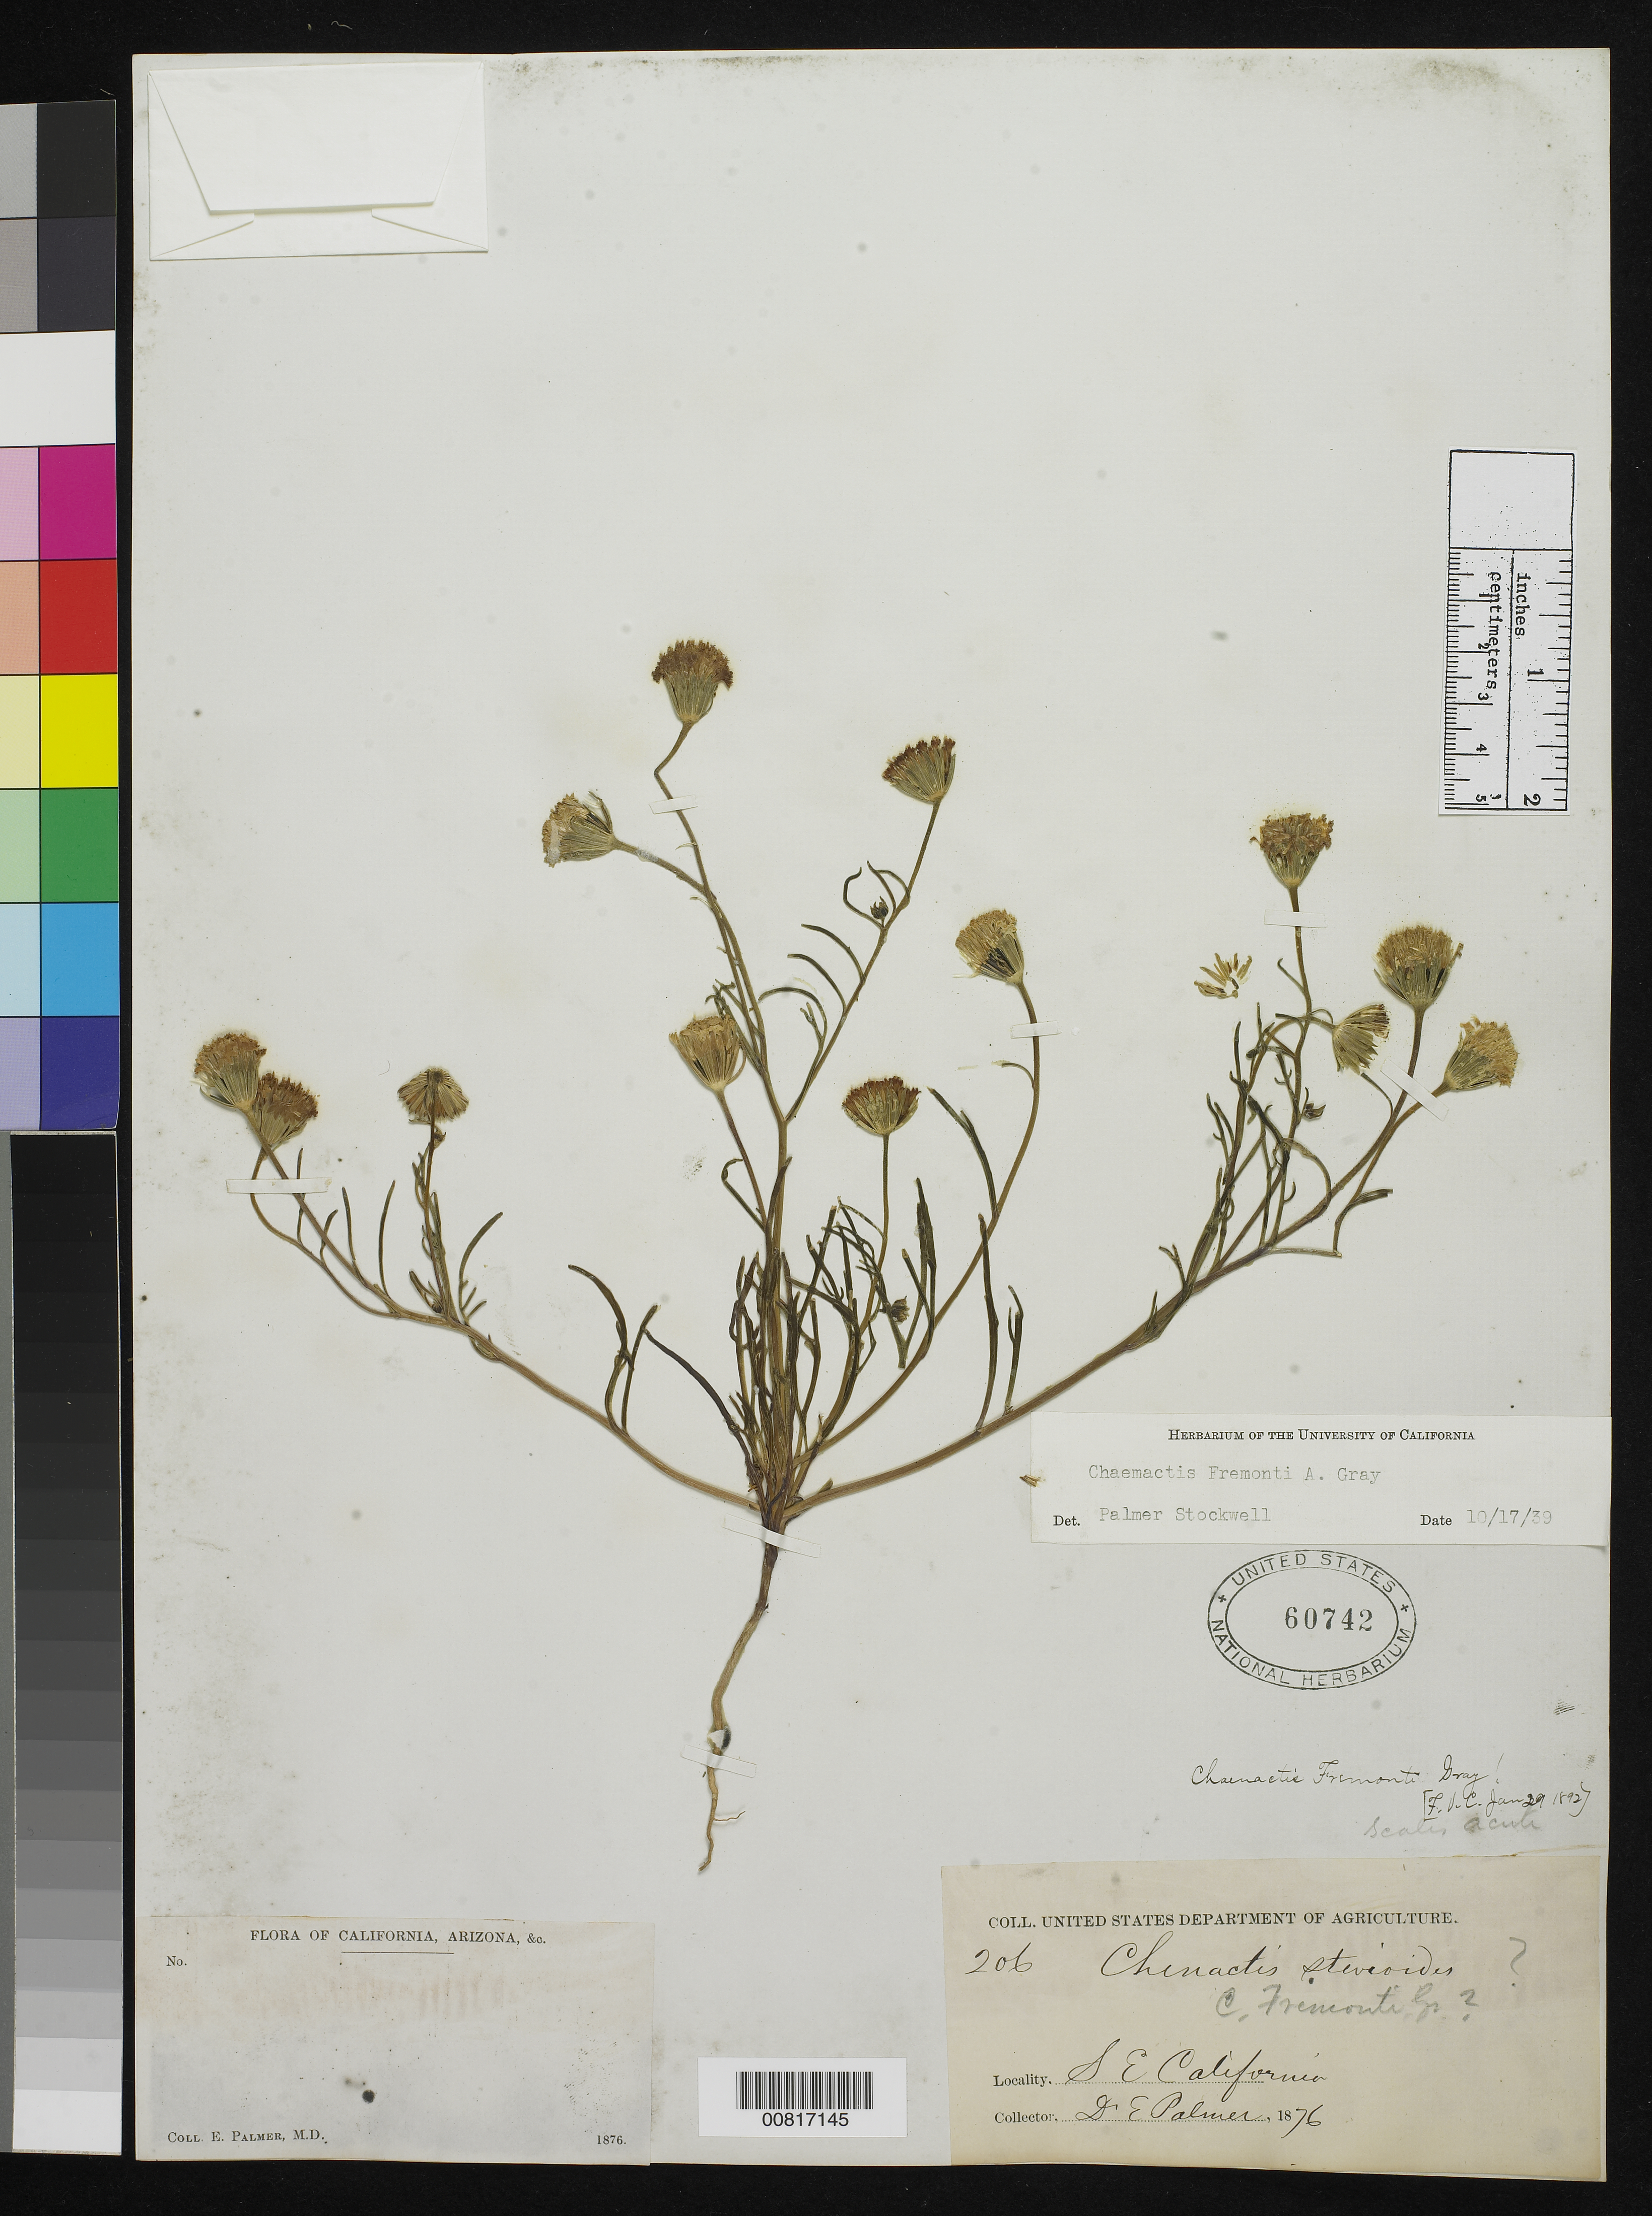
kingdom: Plantae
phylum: Tracheophyta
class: Magnoliopsida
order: Asterales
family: Asteraceae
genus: Chaenactis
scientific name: Chaenactis fremontii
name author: A. Gray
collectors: E. Palmer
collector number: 206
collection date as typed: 1876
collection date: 1876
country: United States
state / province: California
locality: SE California.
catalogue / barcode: US 60742